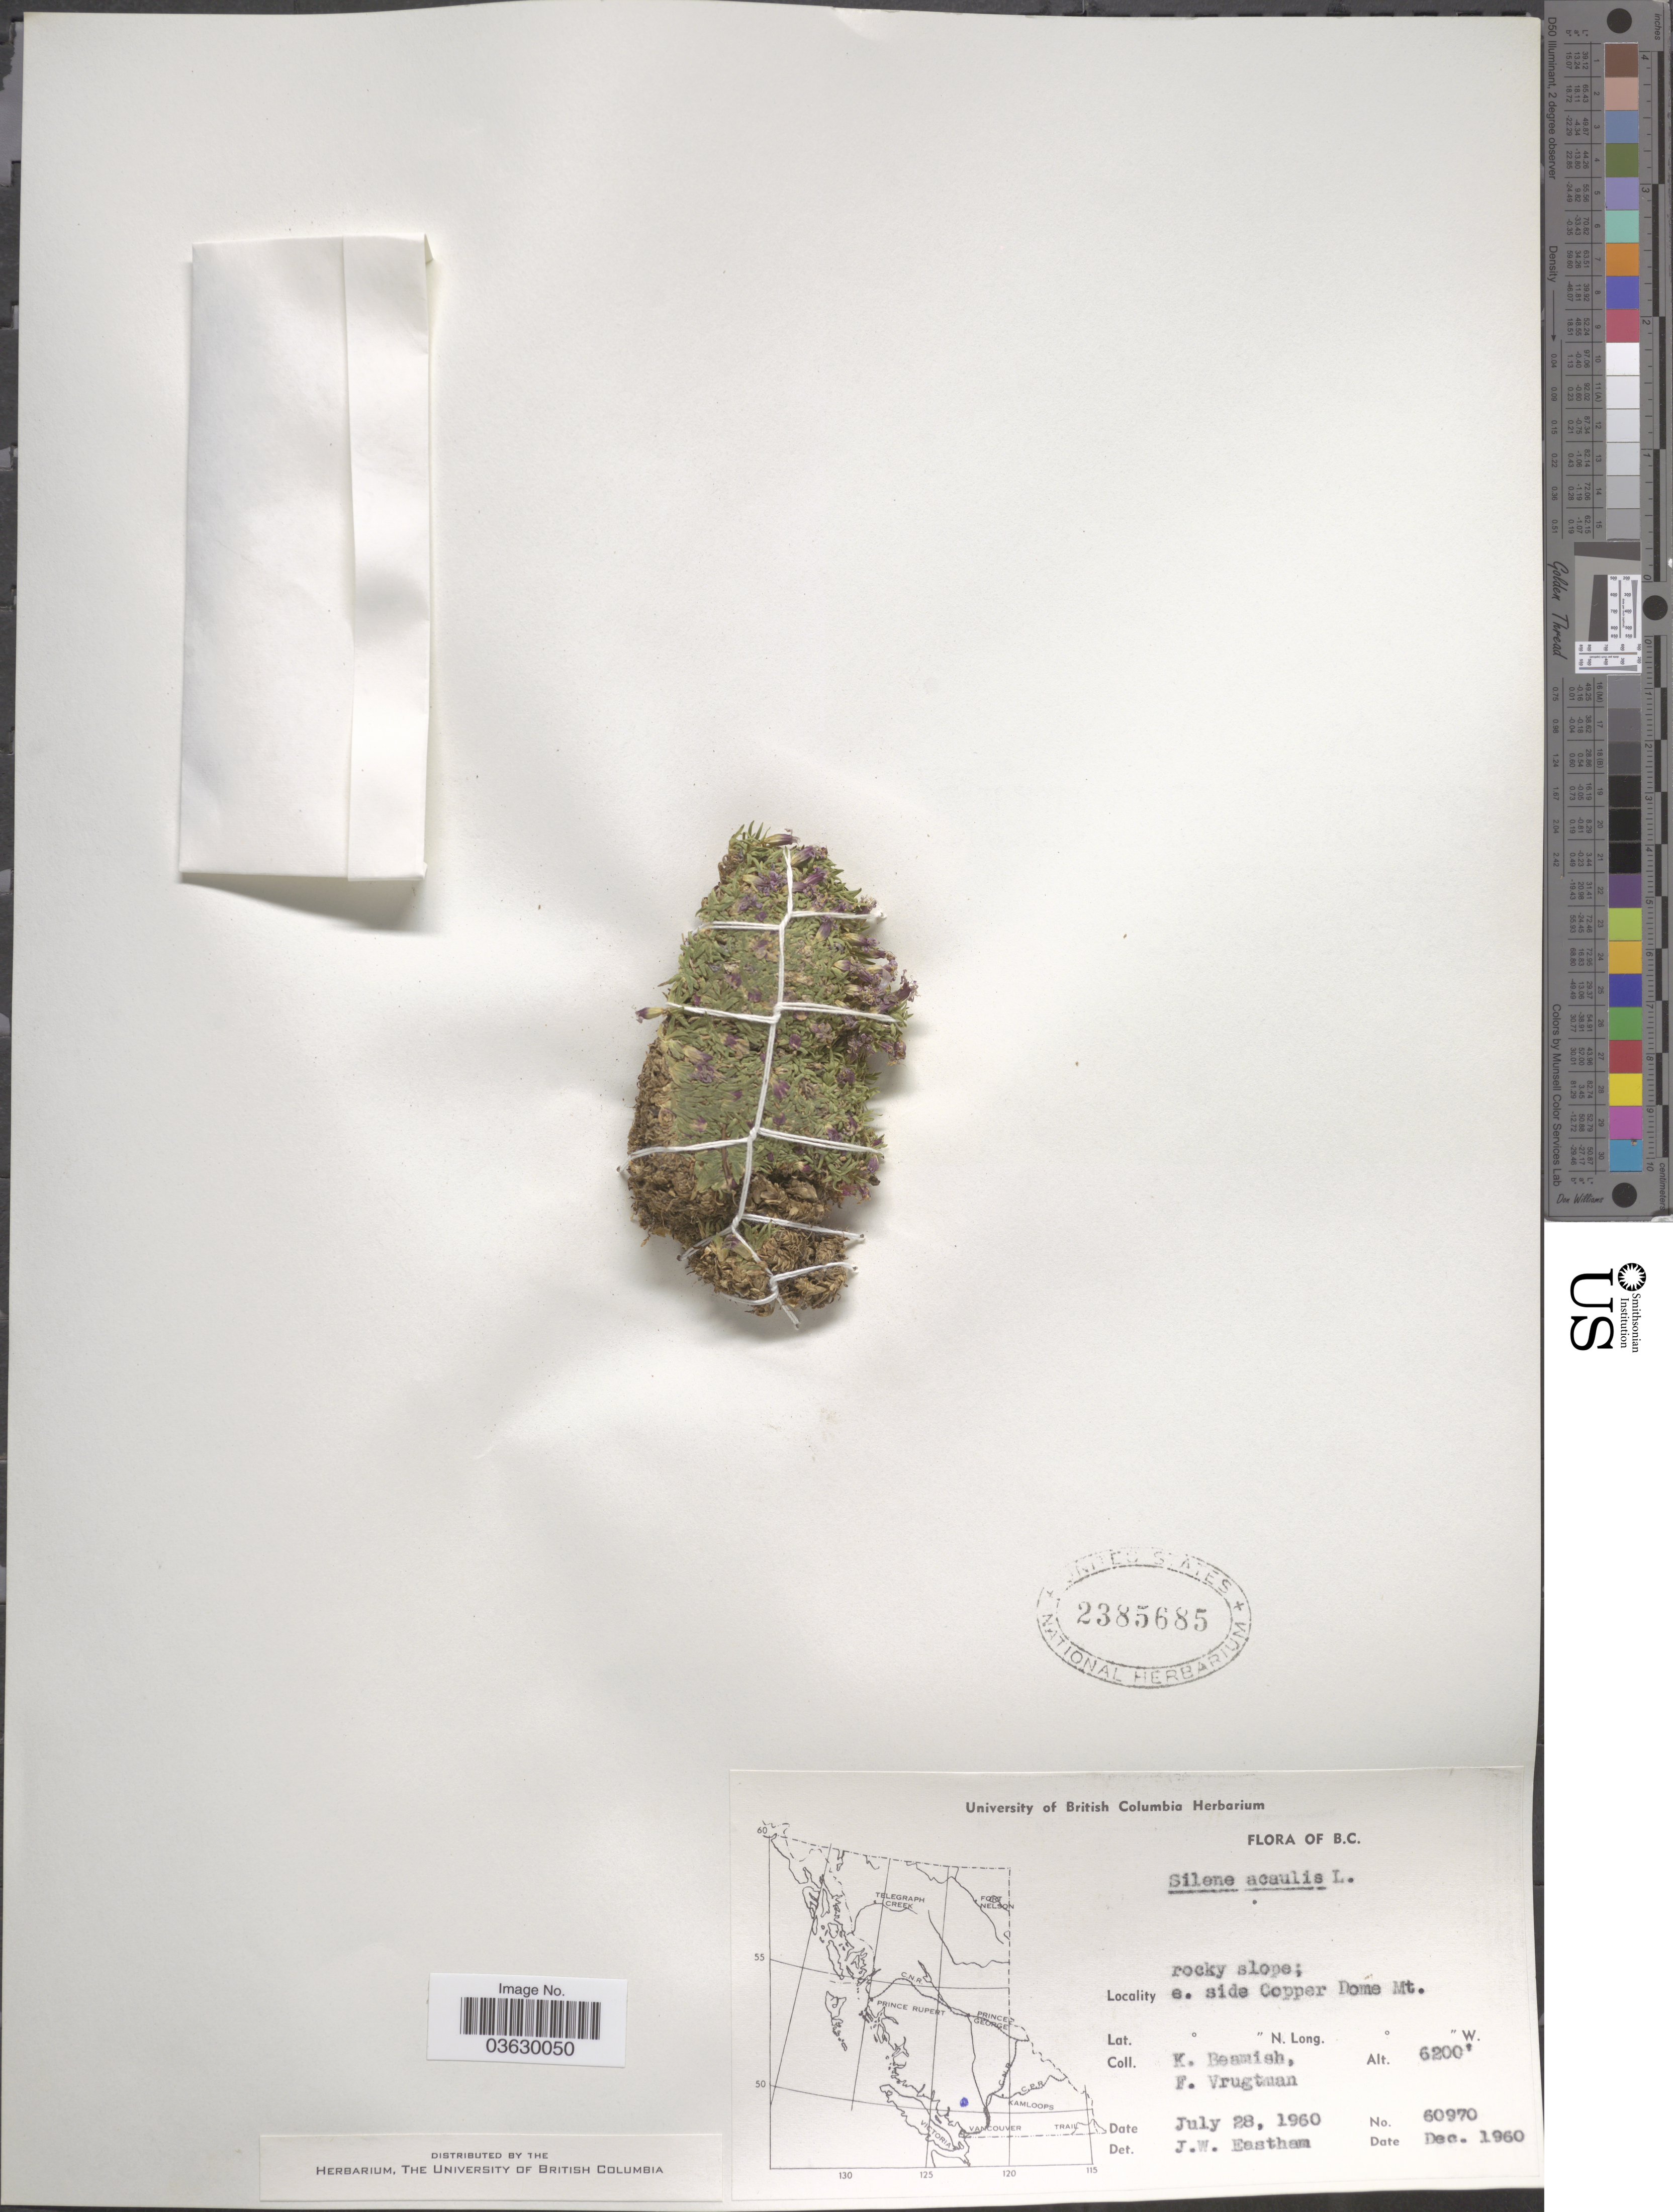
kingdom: Plantae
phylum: Tracheophyta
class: Magnoliopsida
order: Caryophyllales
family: Caryophyllaceae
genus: Silene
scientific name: Silene acaulis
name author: (L.) Jacq.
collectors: K. Beamish & F. Vrugtman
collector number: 60970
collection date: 1960-07-28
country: Canada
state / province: British Columbia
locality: E. side Copper Dome Mt.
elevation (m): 1890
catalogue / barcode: US 2385685